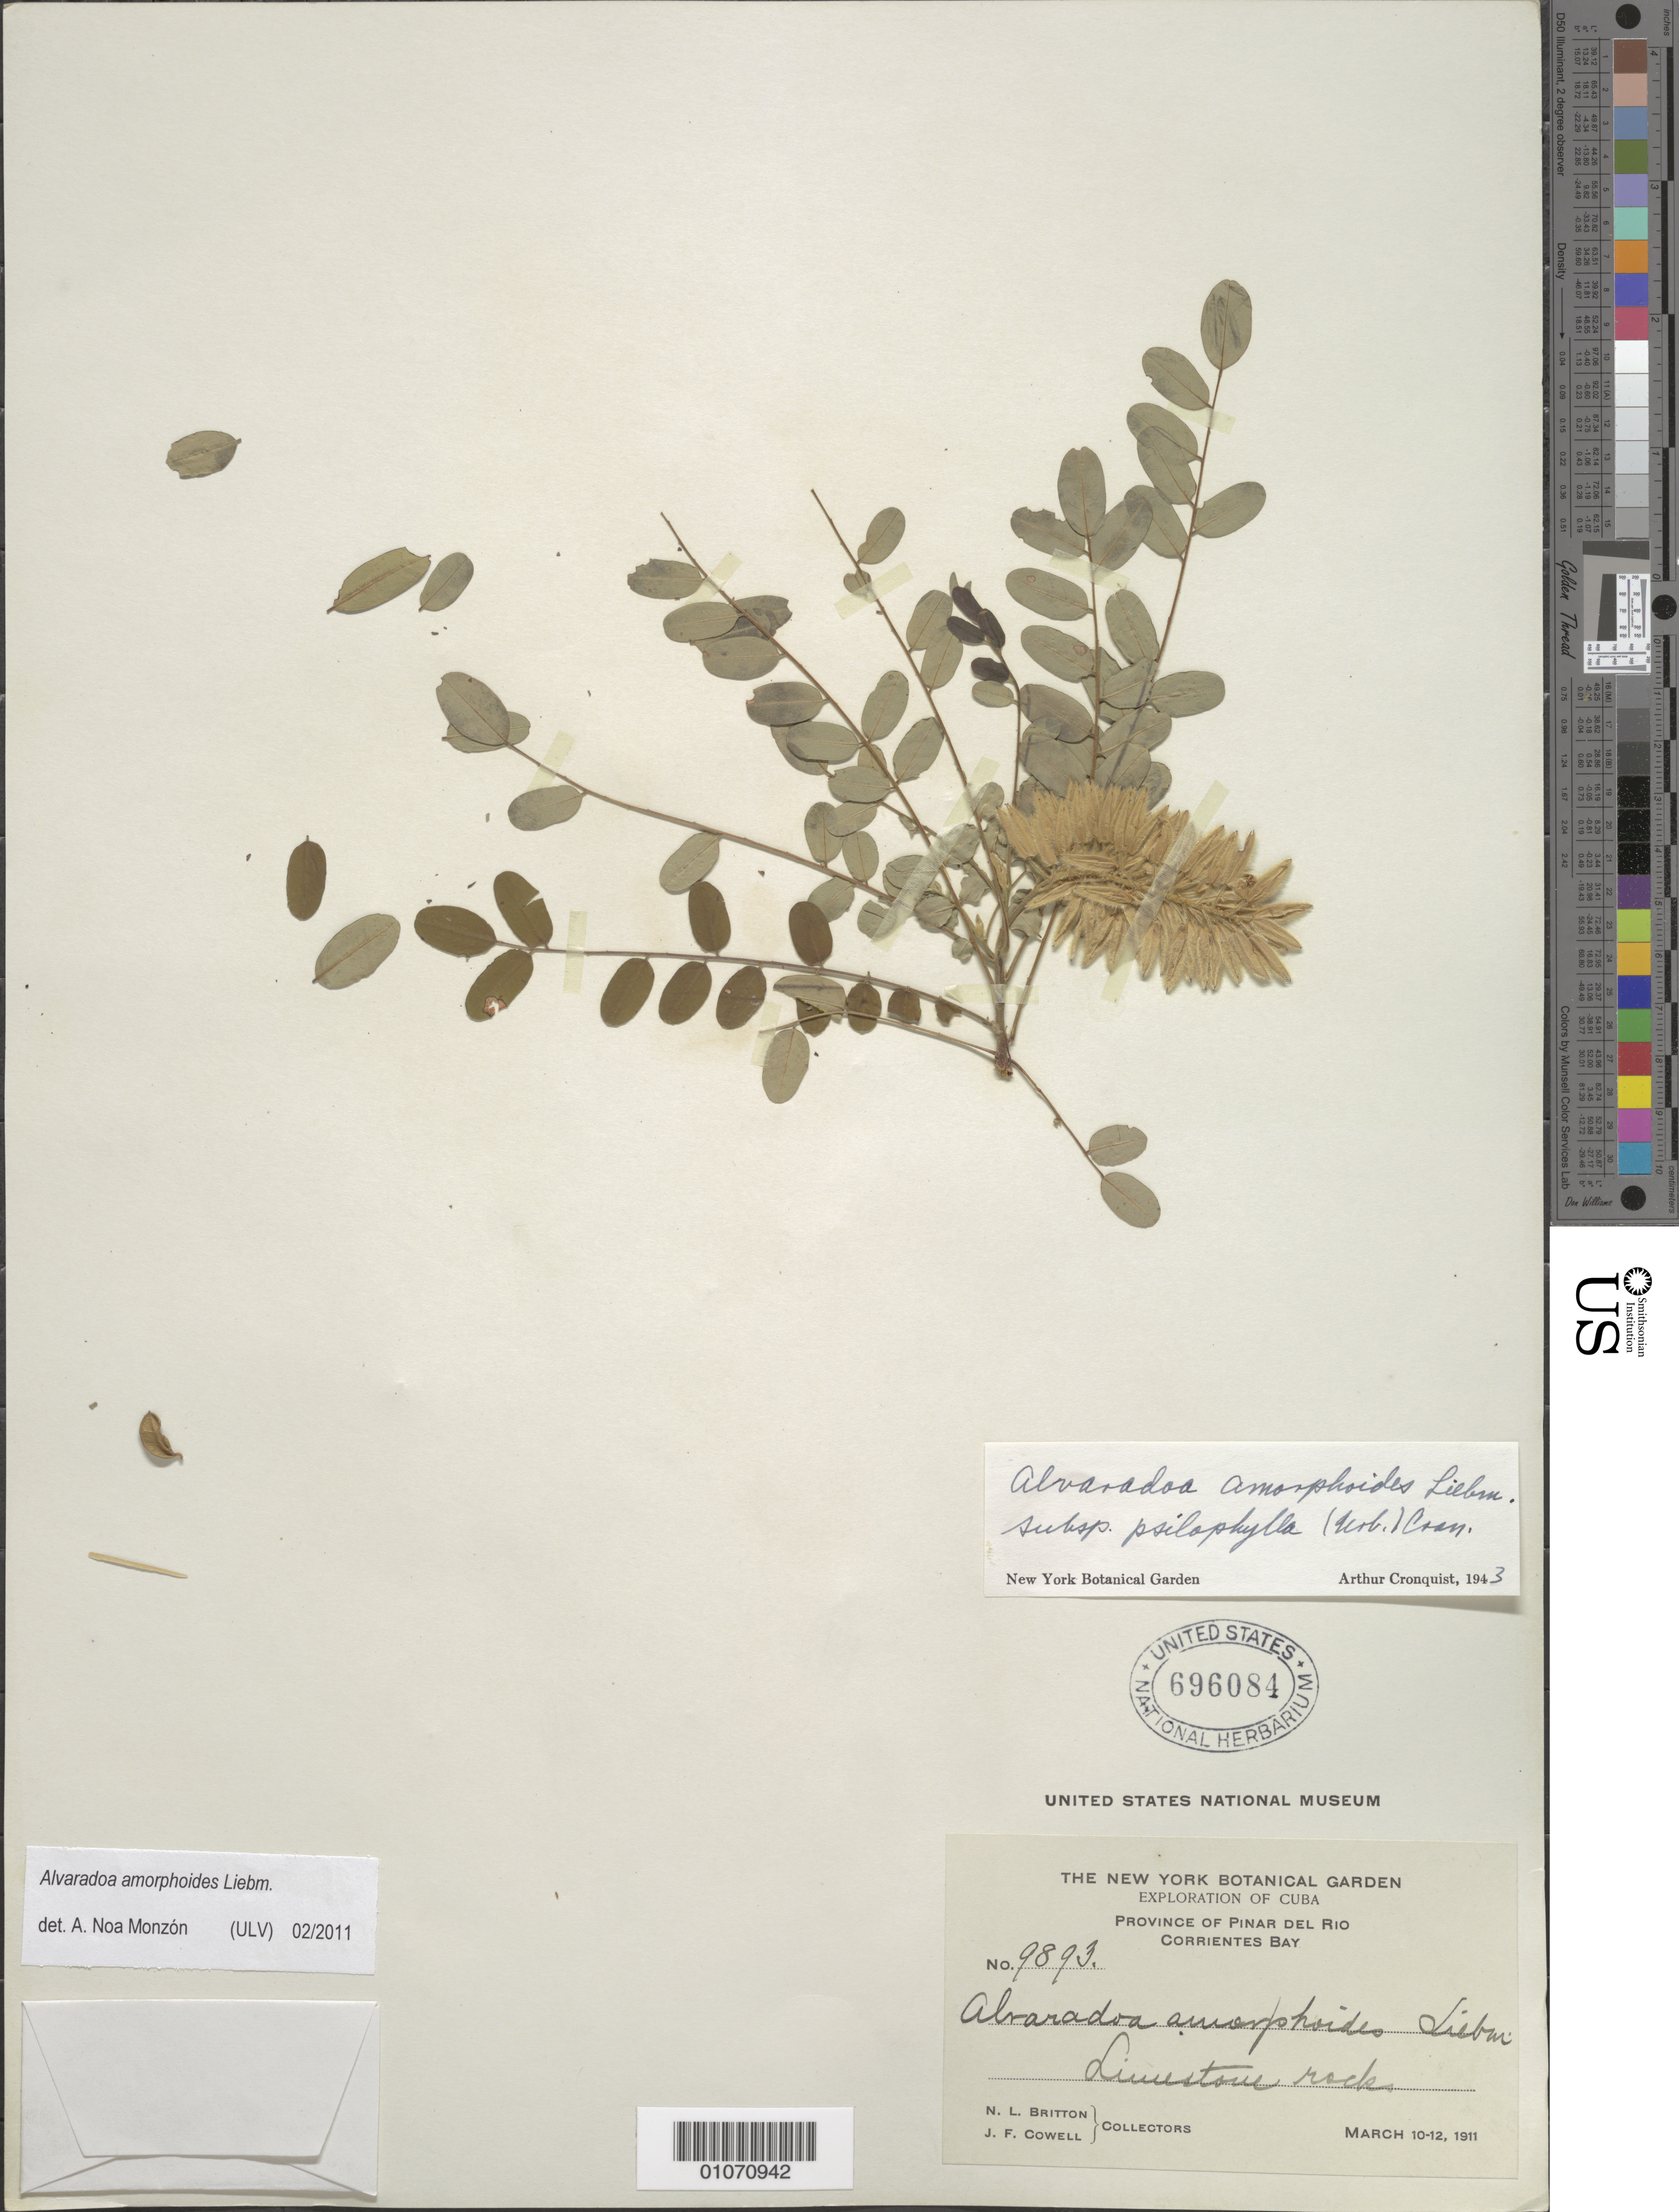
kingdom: Plantae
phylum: Tracheophyta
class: Magnoliopsida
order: Picramniales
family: Picramniaceae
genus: Alvaradoa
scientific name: Alvaradoa amorphoides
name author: Liebm.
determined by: Noa Monzón, A.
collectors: N. Britton & J. F. Cowell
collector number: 9893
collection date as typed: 10 Mar 1911 to 12 Mar 1911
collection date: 1911-03-10/1911-03-12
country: Cuba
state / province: Pinar del Rio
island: Cuba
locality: Corrientes Bay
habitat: Limestone rocks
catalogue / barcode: US 696084